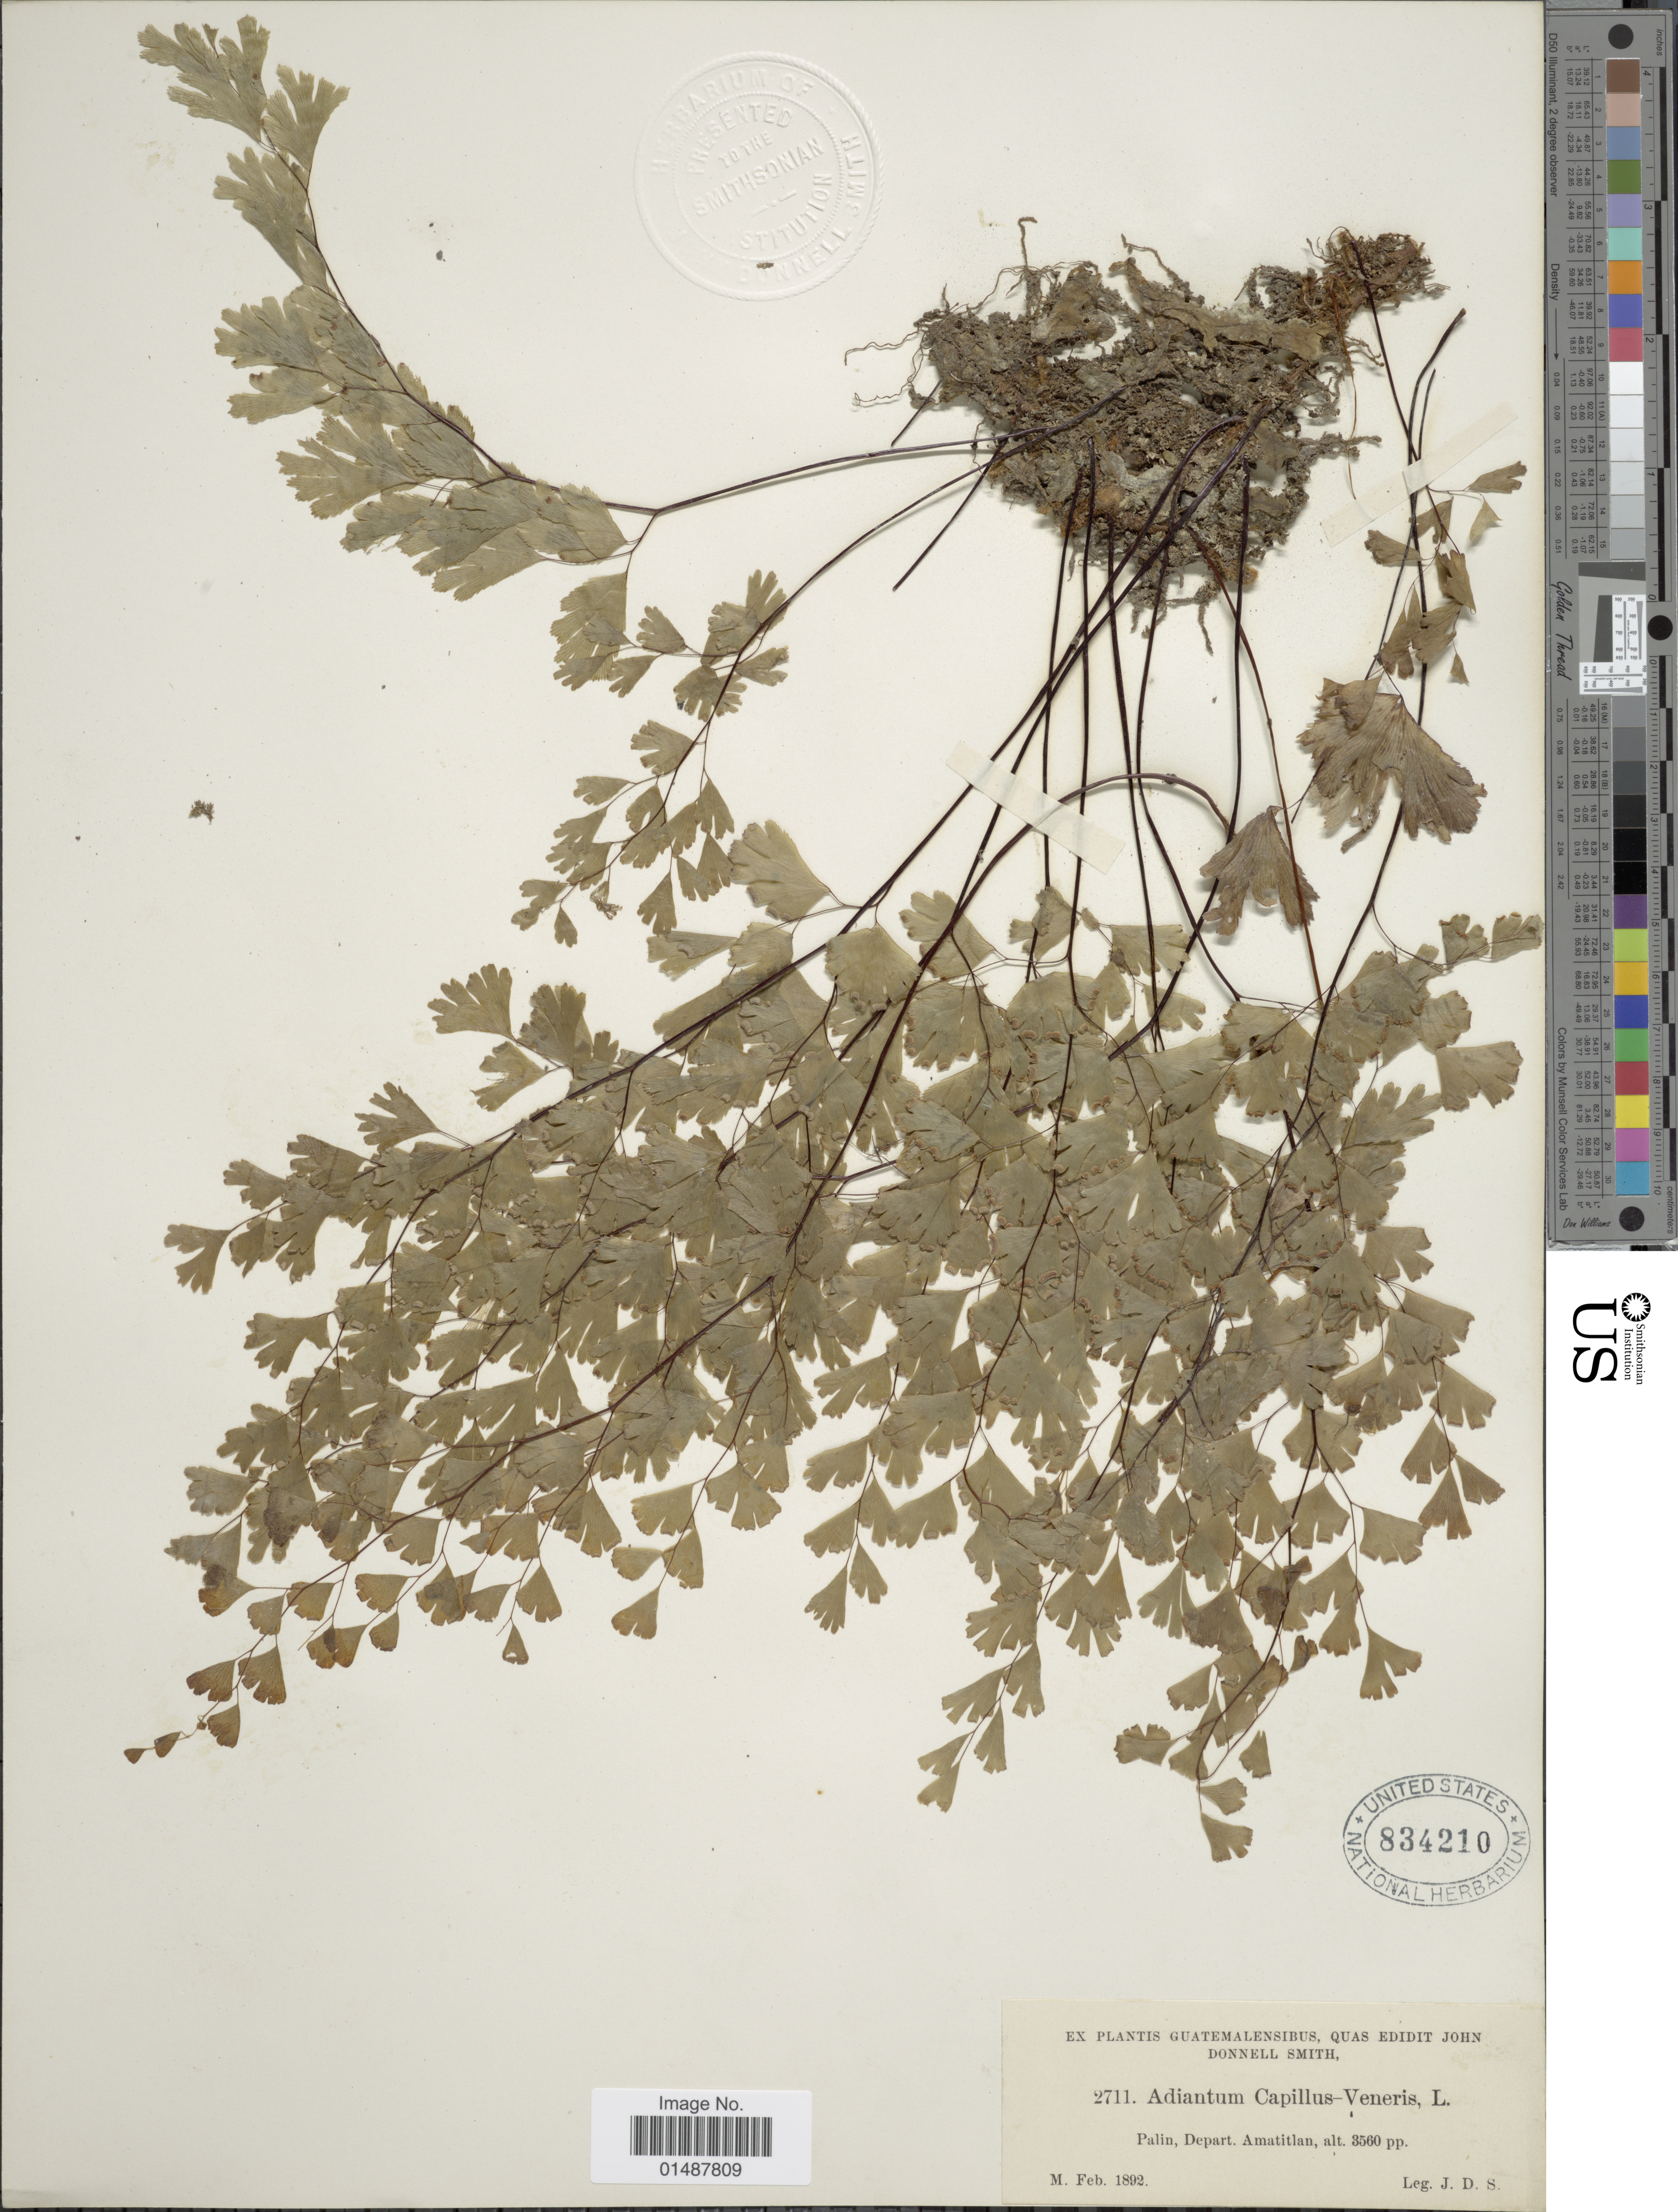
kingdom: Plantae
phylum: Tracheophyta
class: Polypodiopsida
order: Polypodiales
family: Pteridaceae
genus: Adiantum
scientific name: Adiantum capillus-veneris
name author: L.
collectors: J. D. S.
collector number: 2711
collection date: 1892-02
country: Guatemala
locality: Palin, Depart. Amatitlan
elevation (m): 1085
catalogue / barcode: US 834210